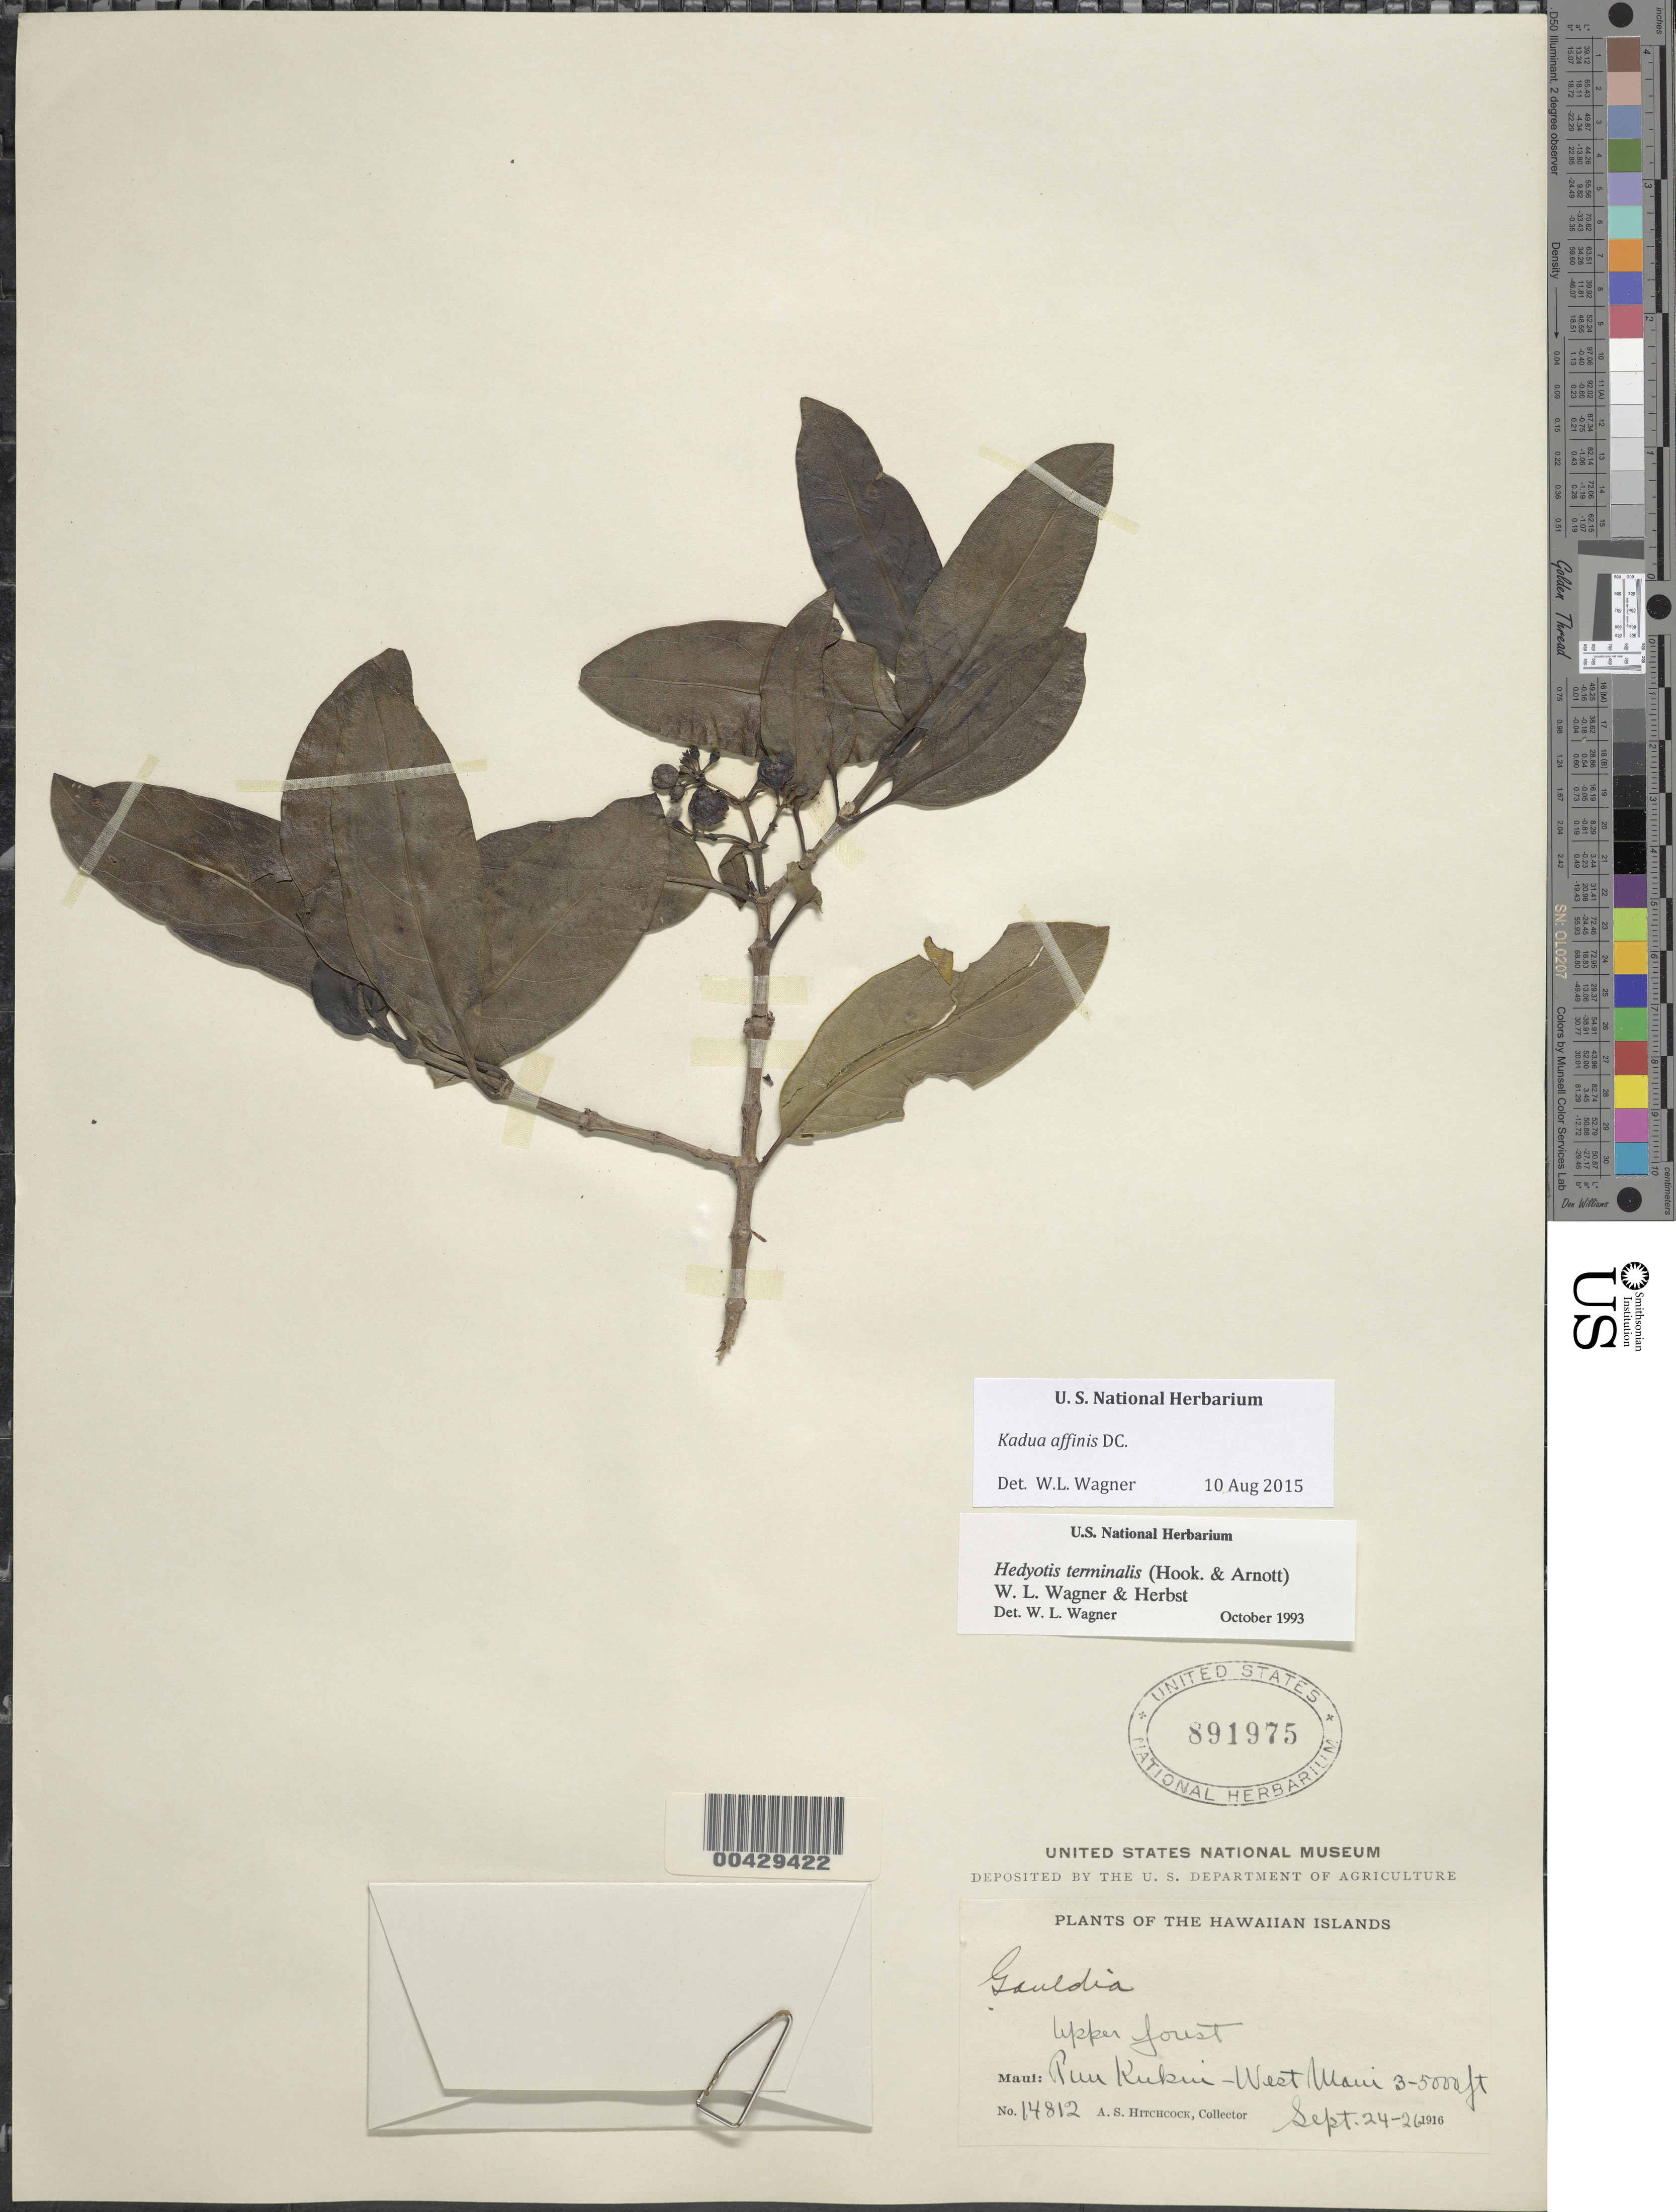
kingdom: Plantae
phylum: Tracheophyta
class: Magnoliopsida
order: Gentianales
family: Rubiaceae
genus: Kadua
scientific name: Kadua affinis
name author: DC.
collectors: A. S. Hitchcock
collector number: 14812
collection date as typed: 24 Sep 1916 to 26 Sep 1916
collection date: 1916-09-24/1916-09-26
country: United States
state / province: Hawaii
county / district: Maui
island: Maui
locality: Puu Kukui, West Maui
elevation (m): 914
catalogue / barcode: US 891975